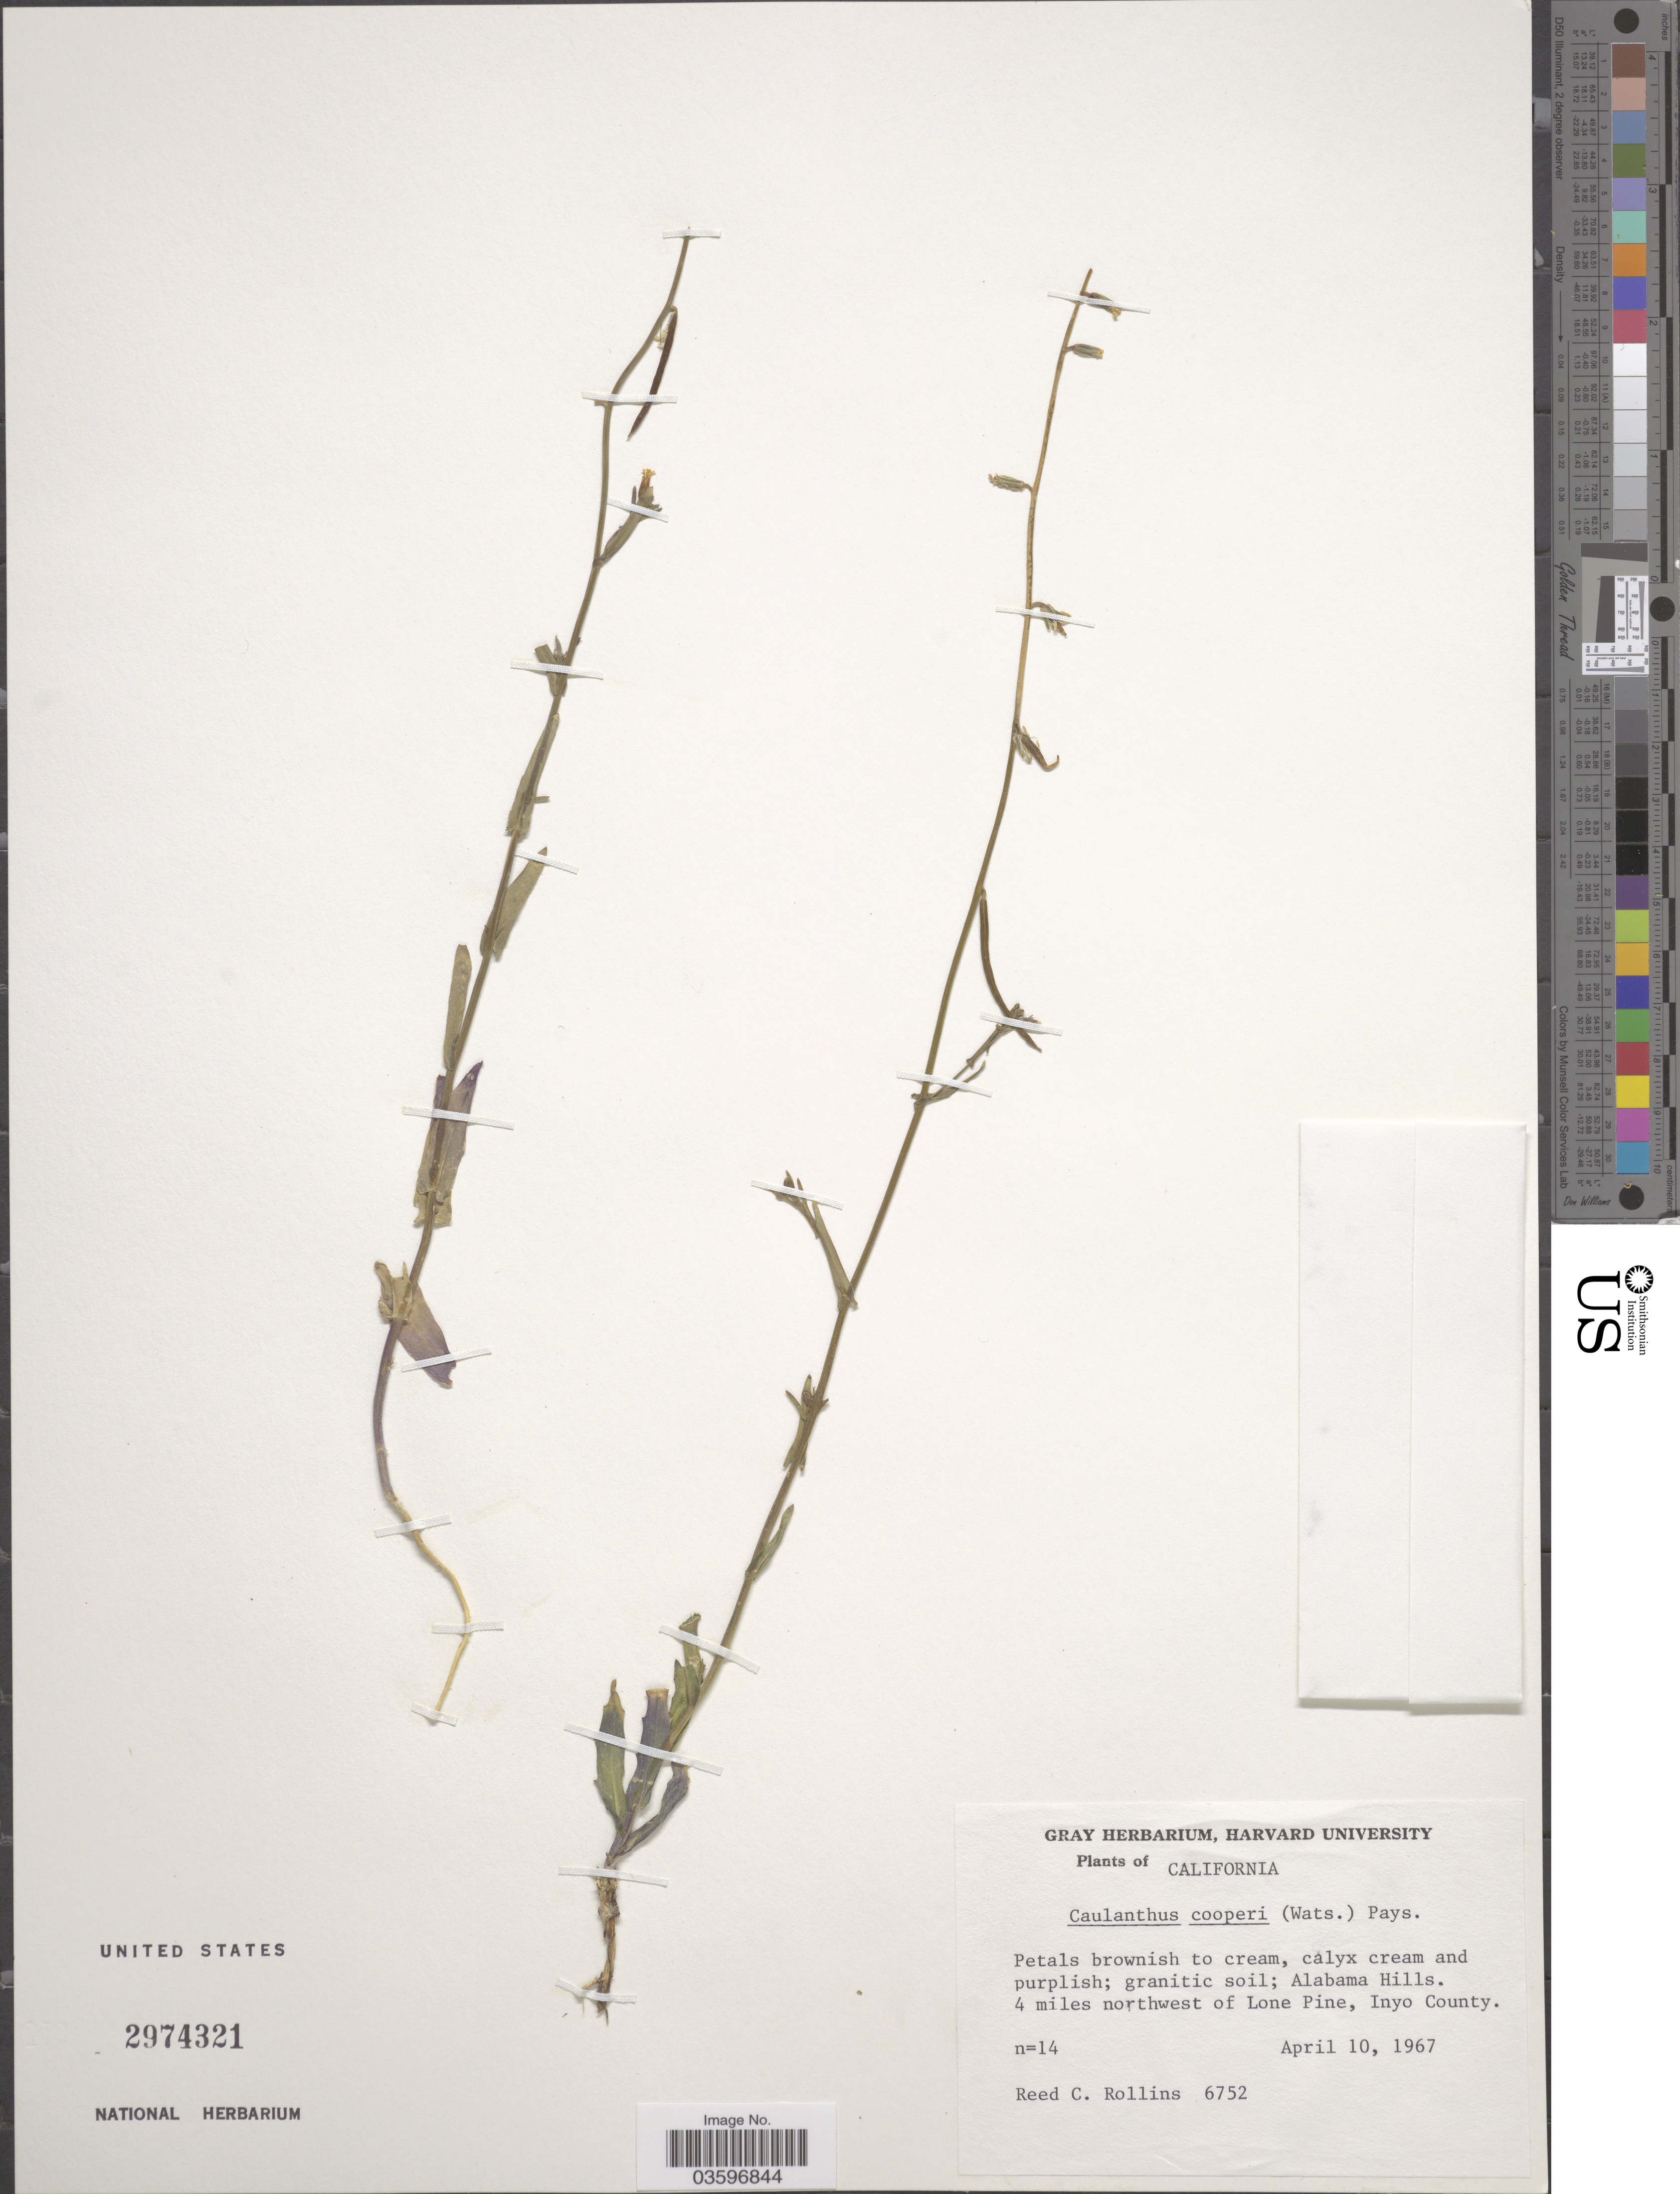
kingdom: Plantae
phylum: Tracheophyta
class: Magnoliopsida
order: Brassicales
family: Brassicaceae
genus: Caulanthus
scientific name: Caulanthus cooperi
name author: (S. Watson) Payson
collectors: R. C. Rollins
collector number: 6752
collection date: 1967-04-10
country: United States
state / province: California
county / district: Inyo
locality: Alabama Hills. 4 miles northwest of Lone Pine, Inyo County.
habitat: granitic soil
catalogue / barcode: US 2974321